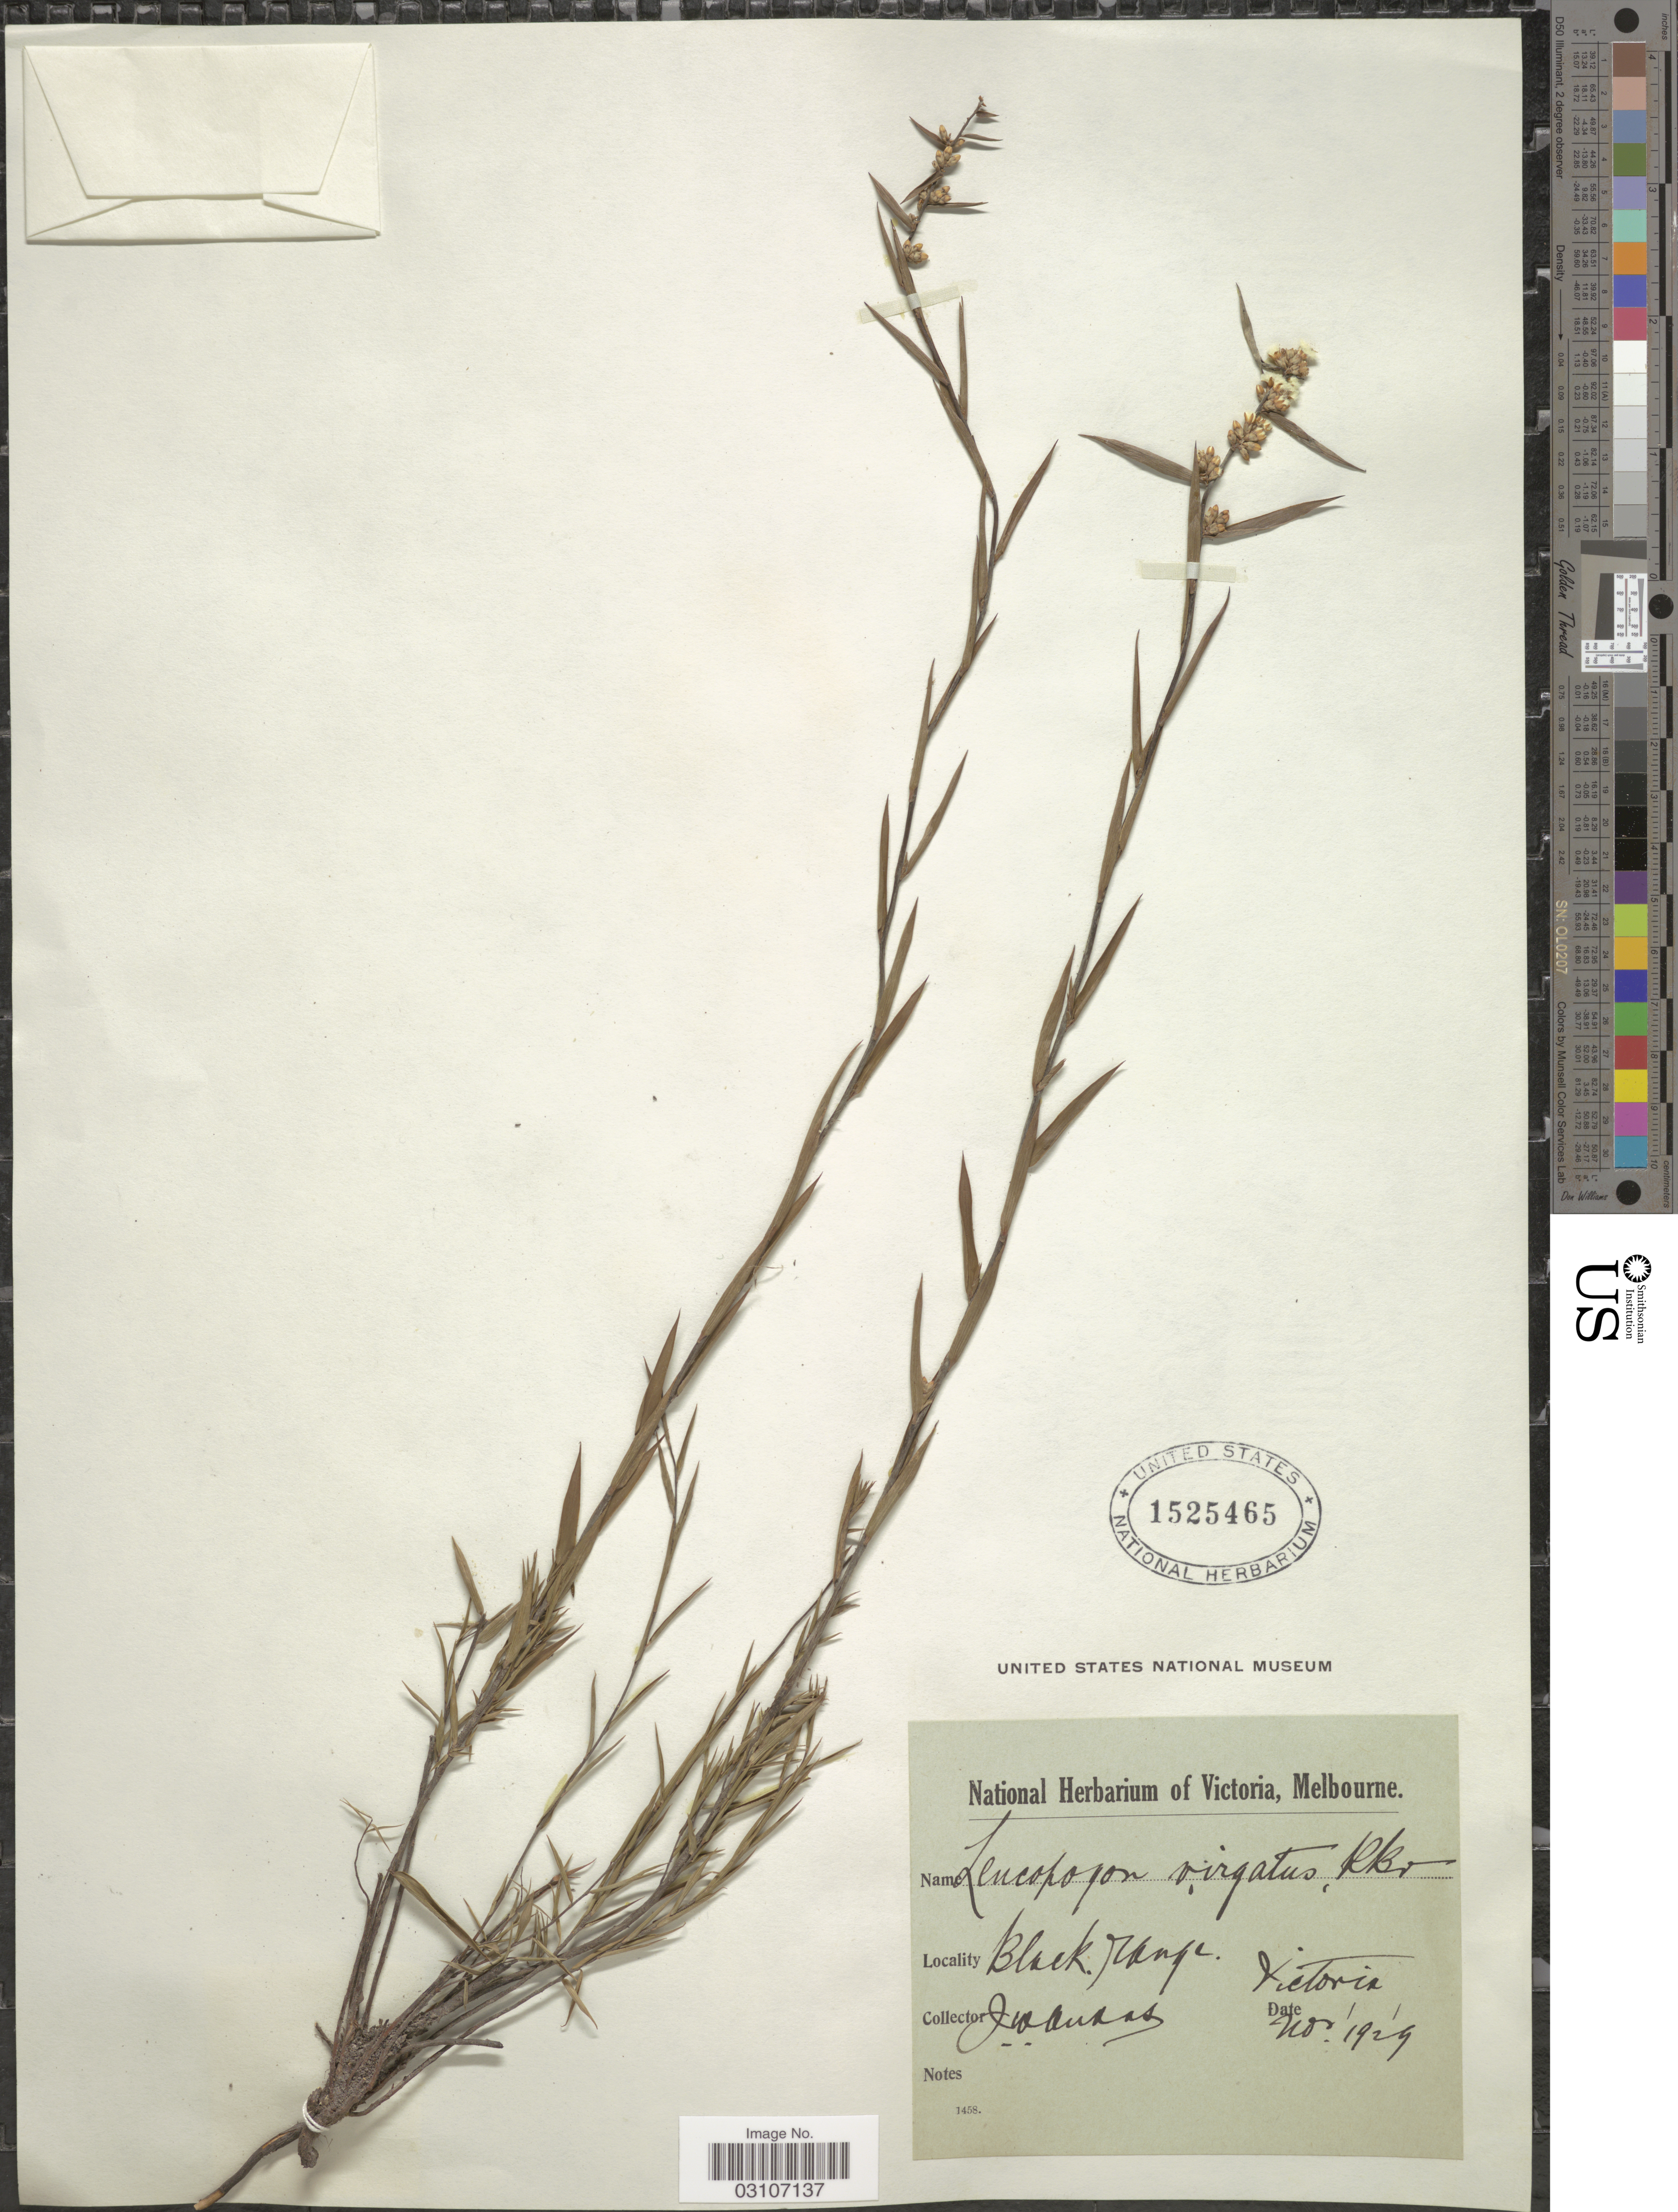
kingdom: Plantae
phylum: Tracheophyta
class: Magnoliopsida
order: Ericales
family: Ericaceae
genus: Leucopogon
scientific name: Leucopogon virgatus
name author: R. Br.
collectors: J. Audas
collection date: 1929-11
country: Australia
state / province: Victoria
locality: Black range. Victoria.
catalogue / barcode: US 1525465